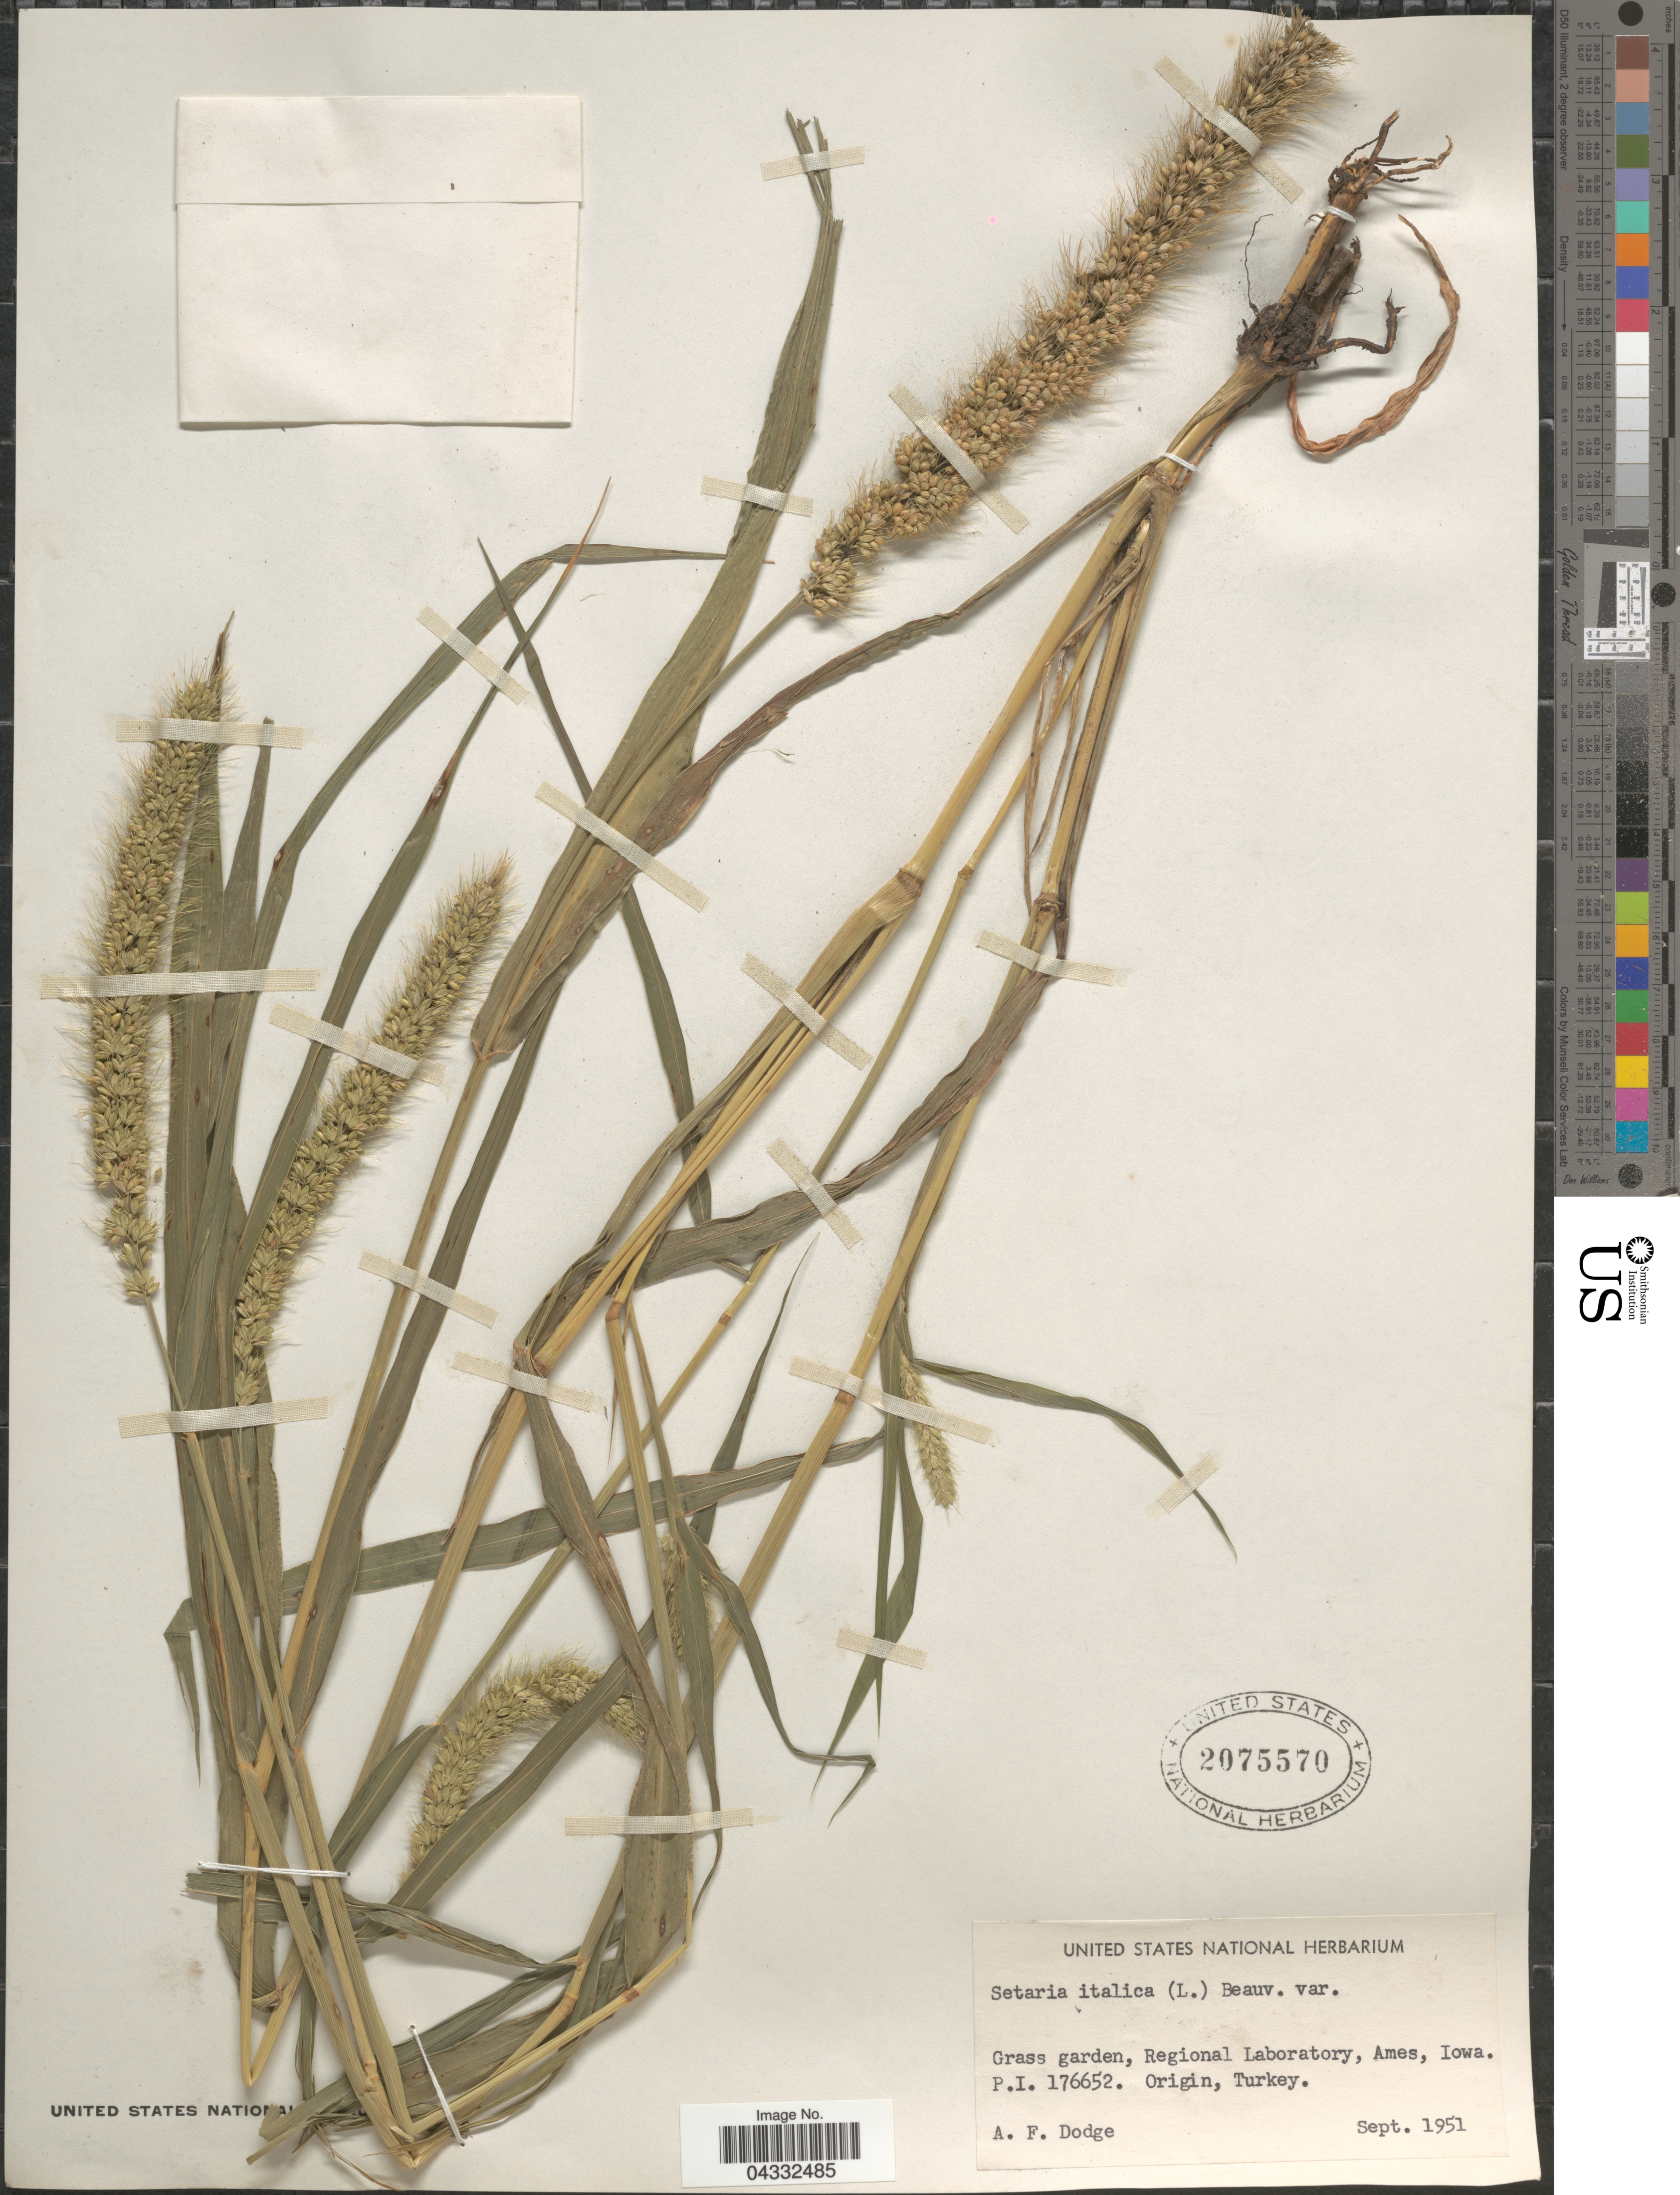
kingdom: Plantae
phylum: Tracheophyta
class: Liliopsida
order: Poales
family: Poaceae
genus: Setaria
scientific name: Setaria italica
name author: (L.) P. Beauv.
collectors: A. Dodge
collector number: P.I.176652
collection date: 1951-09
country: United States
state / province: Iowa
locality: Grass garden, Regional Laboratory, Ames.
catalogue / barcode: US 2075570